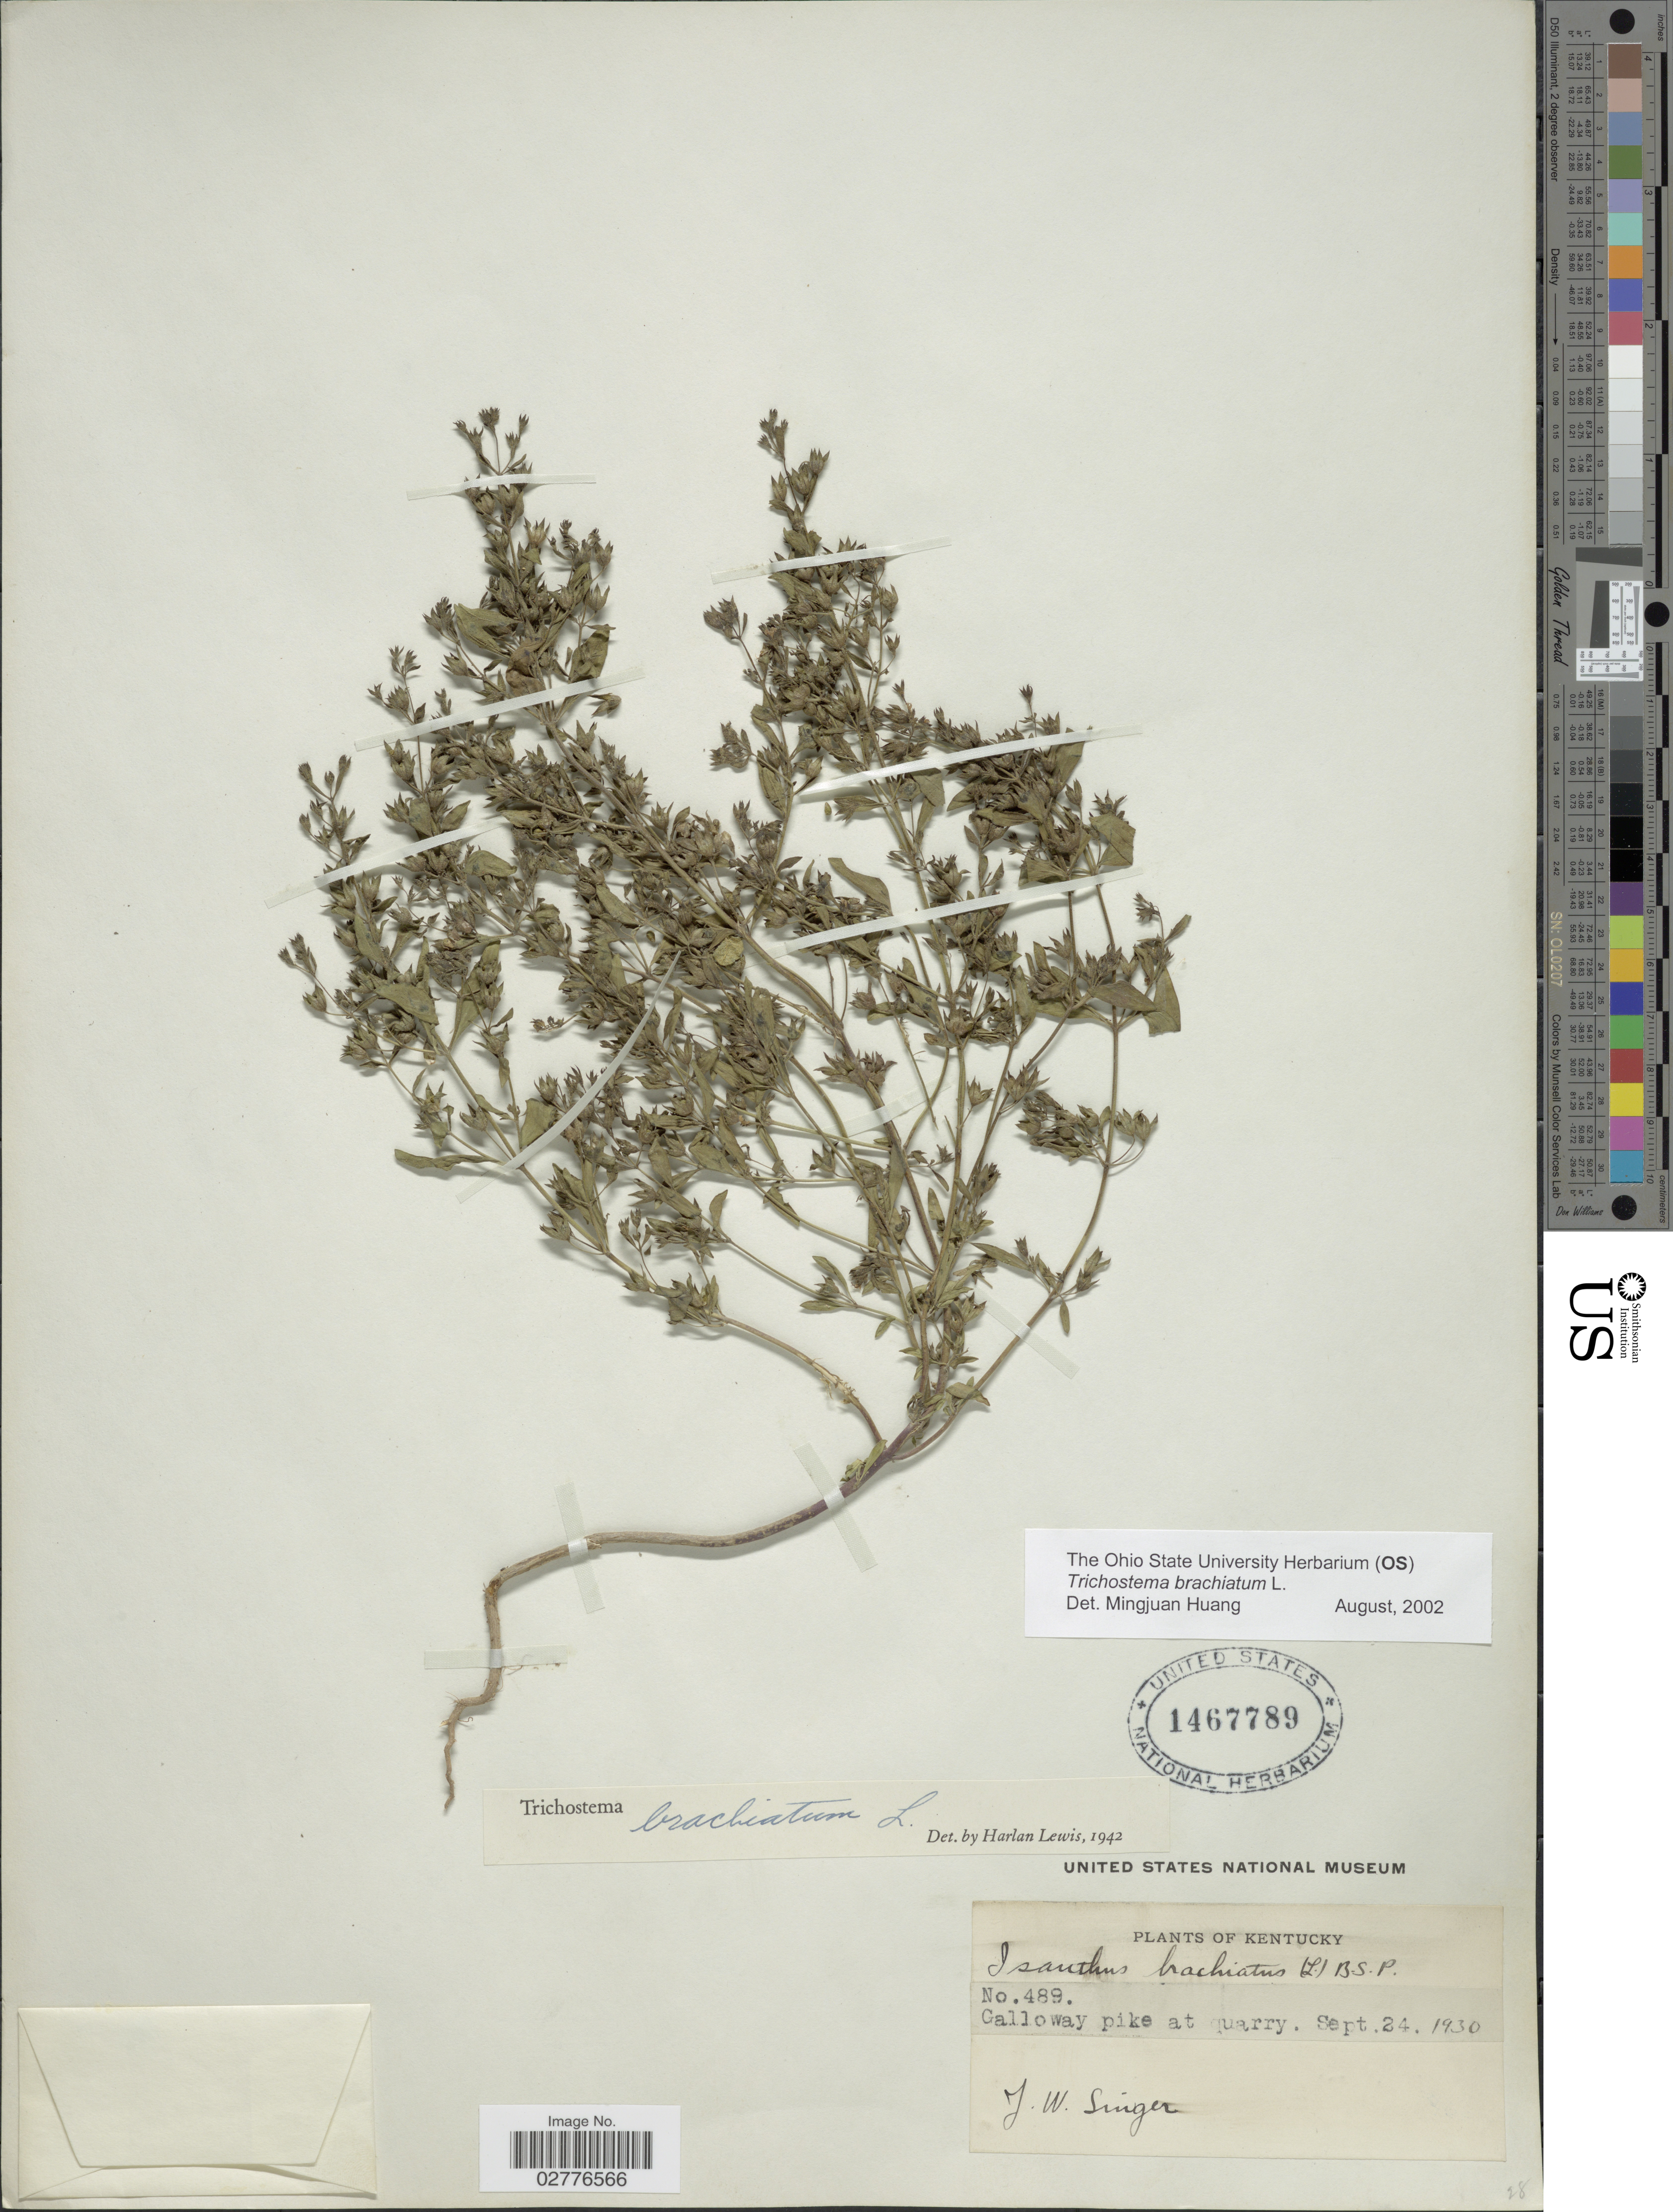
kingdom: Plantae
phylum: Tracheophyta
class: Magnoliopsida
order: Lamiales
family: Lamiaceae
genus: Trichostema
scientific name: Trichostema brachiatum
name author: L.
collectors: J. EW. Singer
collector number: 489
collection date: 1930-09-24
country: United States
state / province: Kentucky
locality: Galloway pike at quarry.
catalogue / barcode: US 1467789